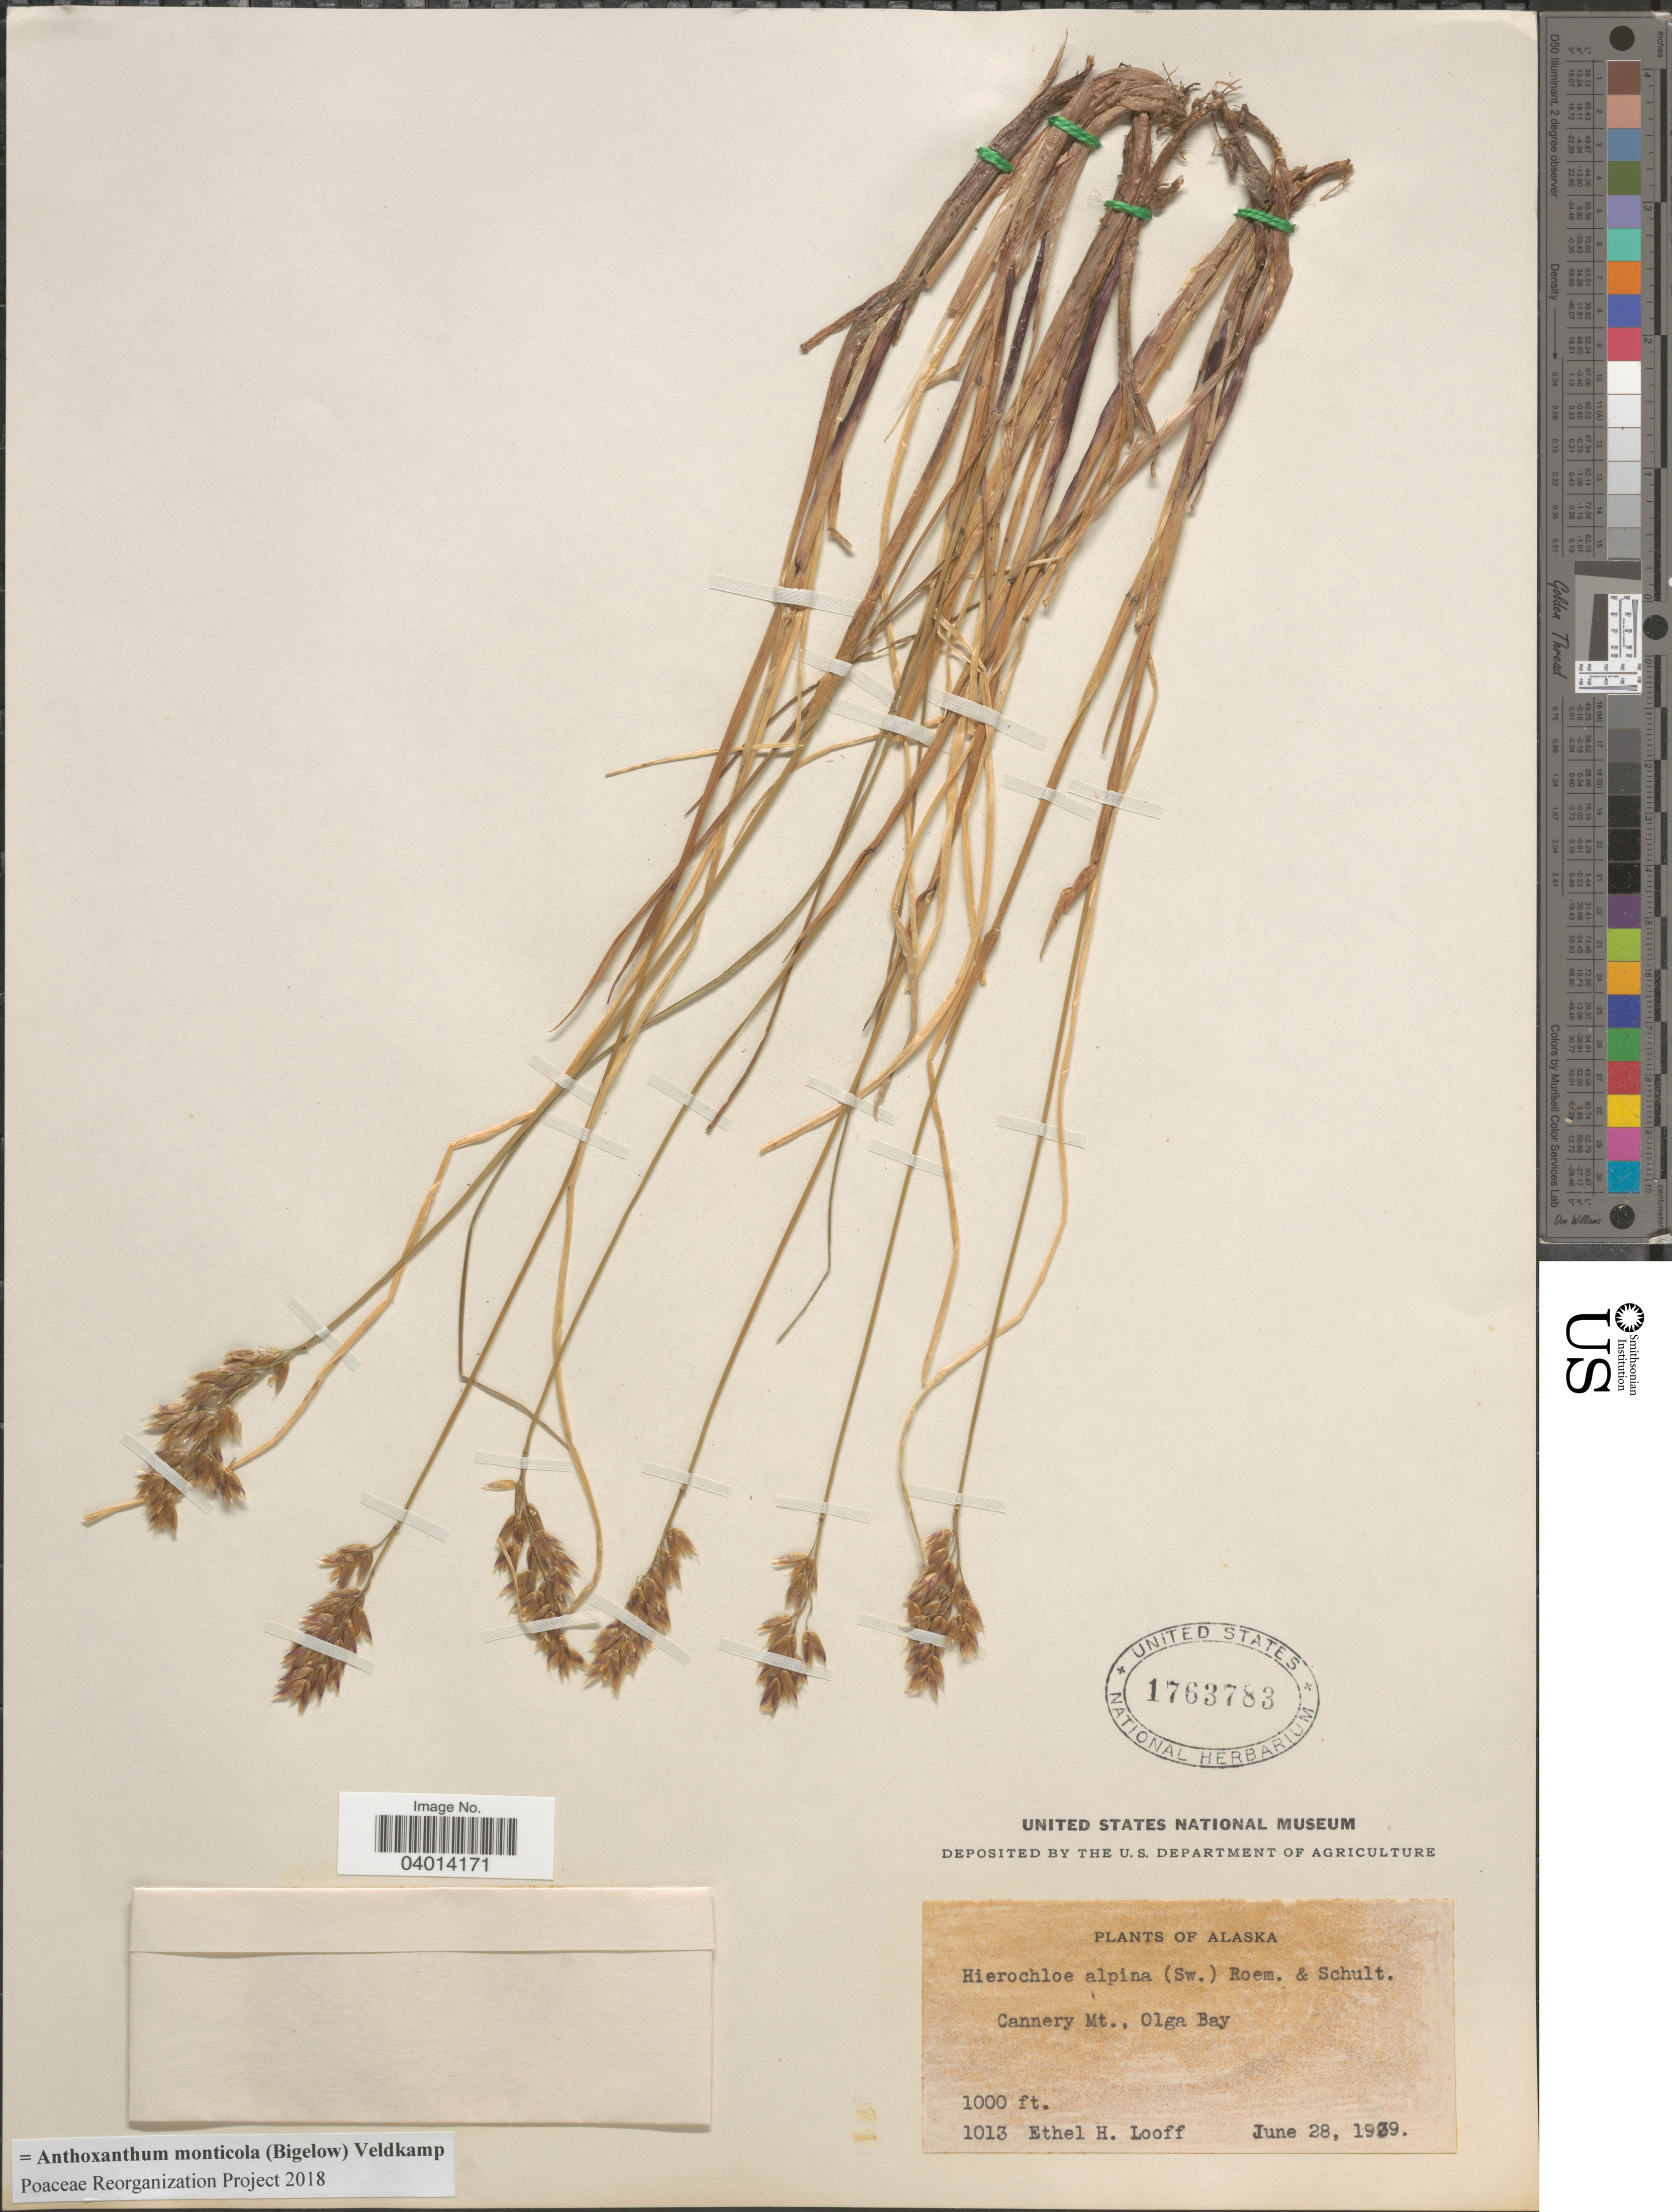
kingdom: Plantae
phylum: Tracheophyta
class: Liliopsida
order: Poales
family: Poaceae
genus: Anthoxanthum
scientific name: Anthoxanthum monticola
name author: (Bigelow) Veldkamp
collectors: E. Looff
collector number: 1013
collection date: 1939-06-28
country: United States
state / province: Alaska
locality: Cannery Mt., Olga Bay.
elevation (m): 305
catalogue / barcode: US 1763783